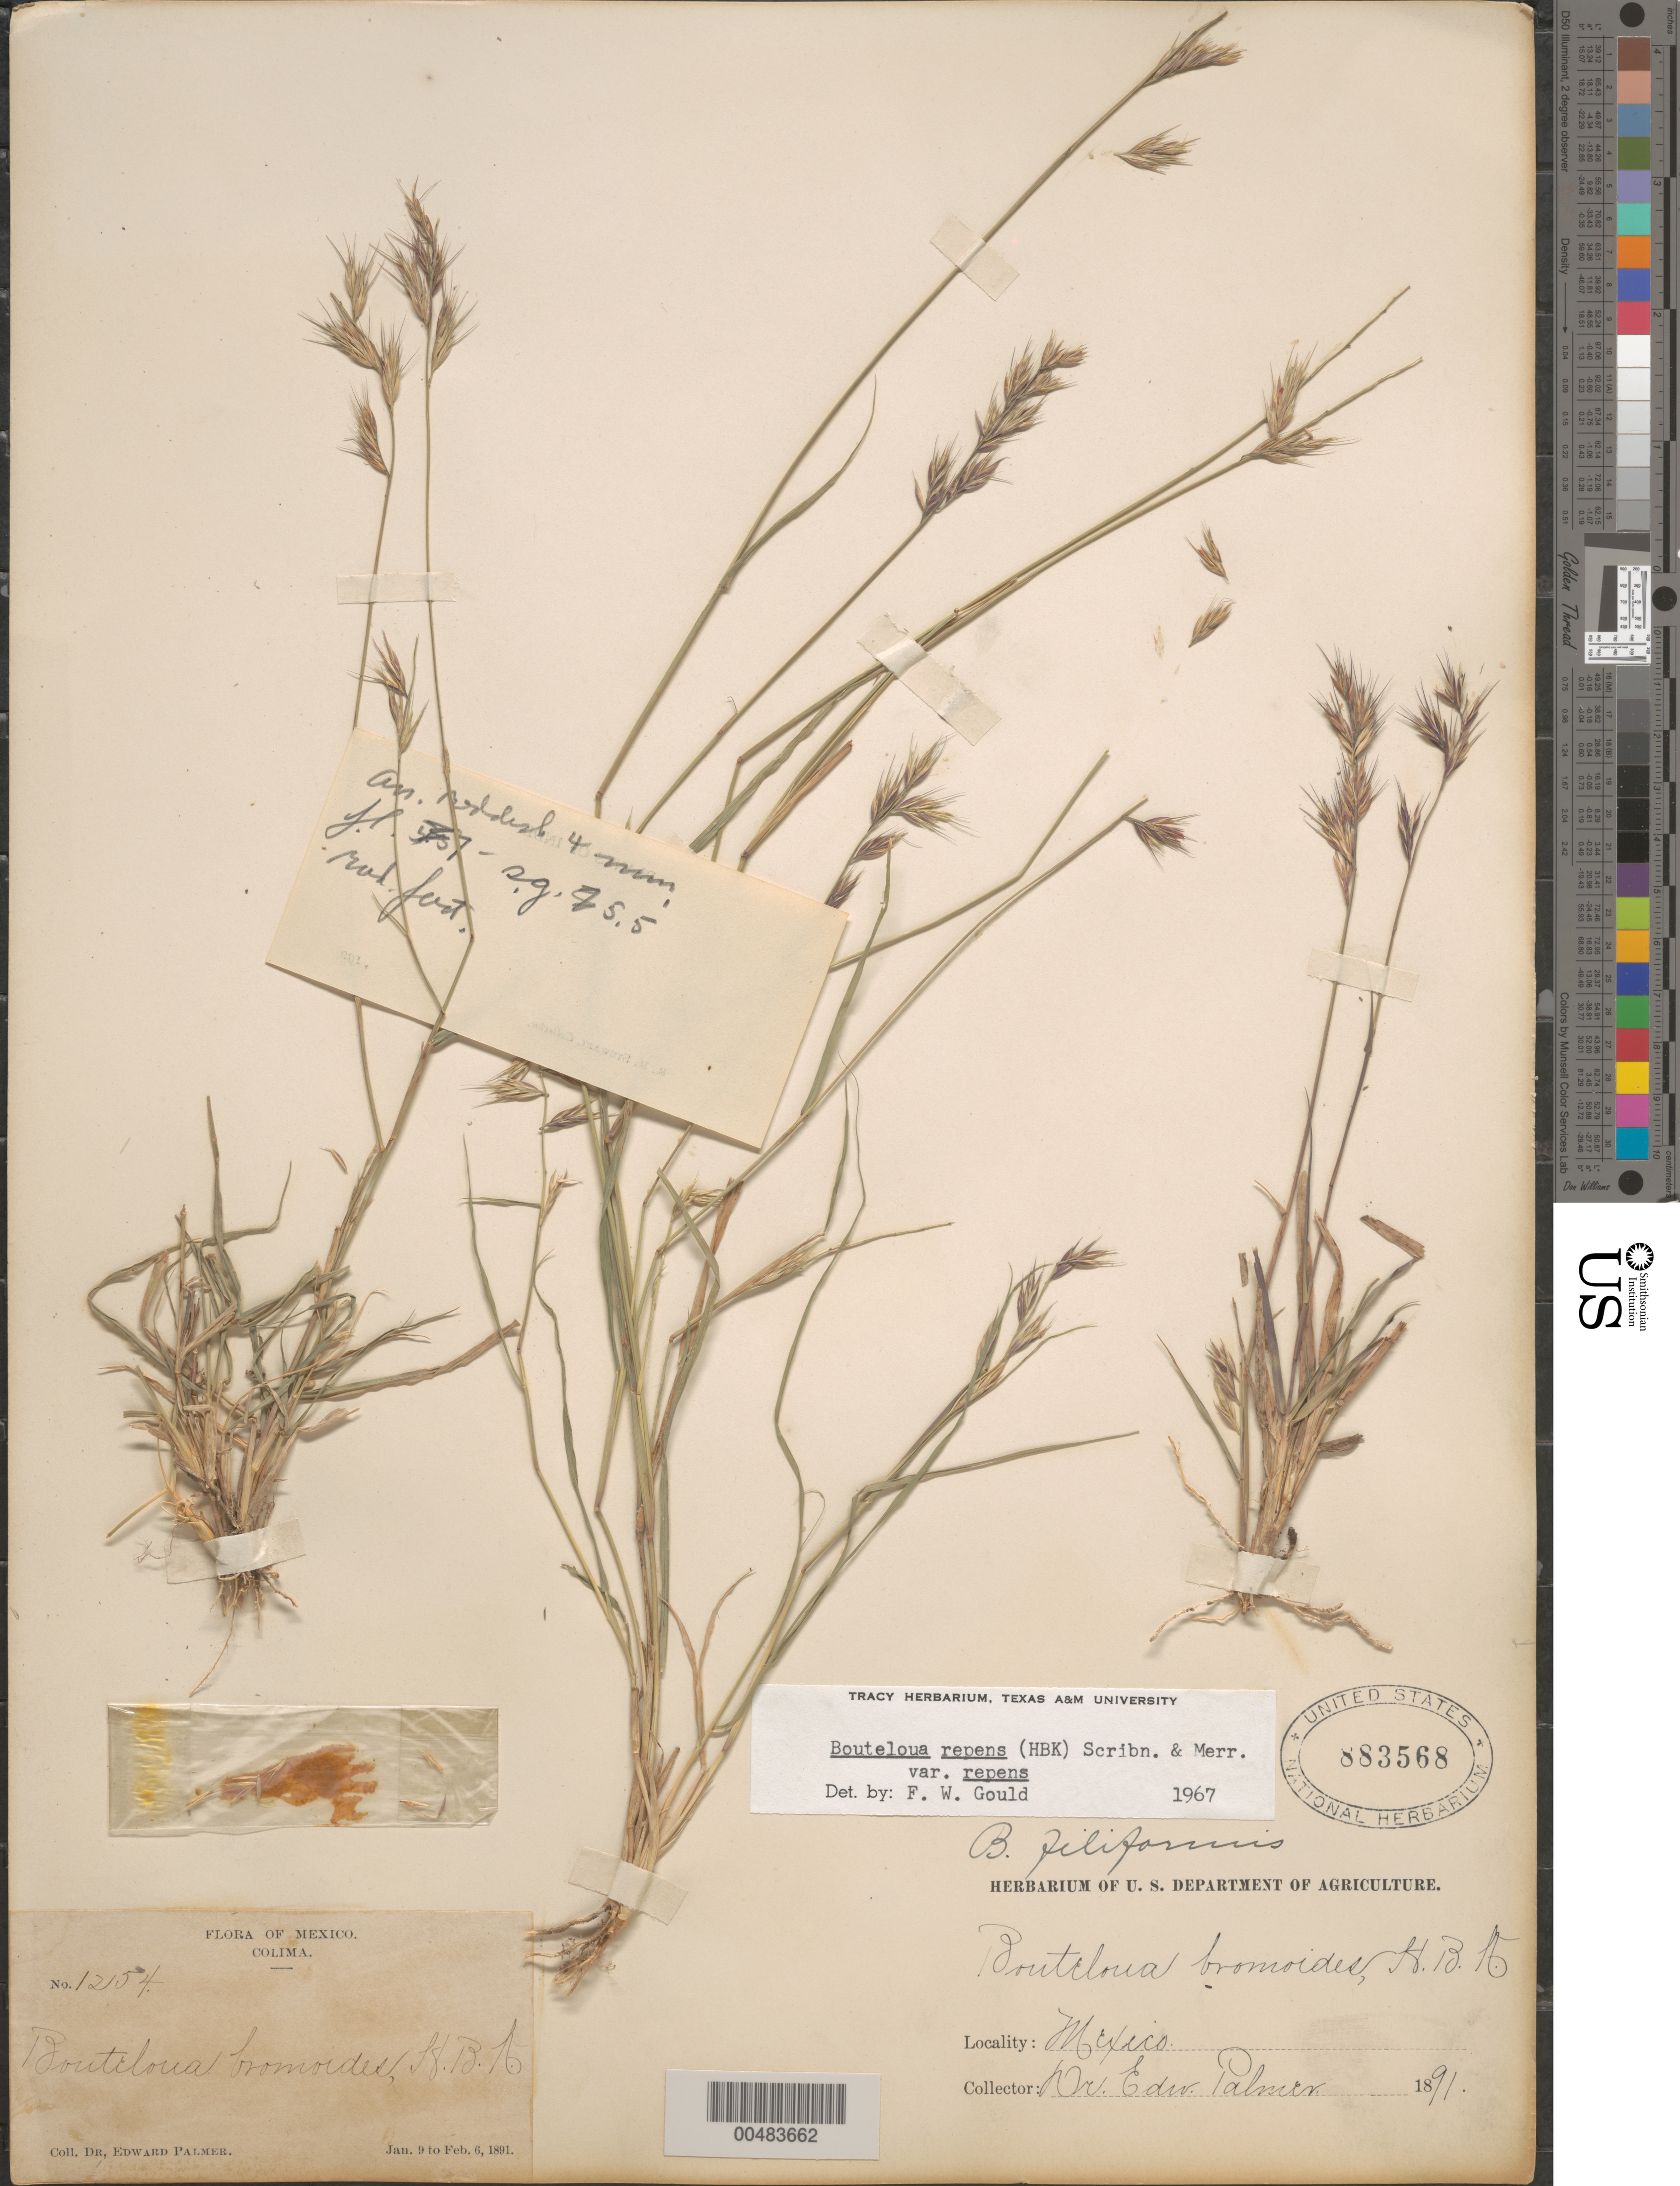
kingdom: Plantae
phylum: Tracheophyta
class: Liliopsida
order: Poales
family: Poaceae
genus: Bouteloua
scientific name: Bouteloua repens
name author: (Kunth) Scribn. & Merr.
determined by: Gould, F. W.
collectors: E. Palmer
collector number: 1254a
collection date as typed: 9 Jan 1891 to 6 Feb 1891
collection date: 1891-01-09/1891-02-06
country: Mexico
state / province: Colima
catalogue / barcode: US 883568